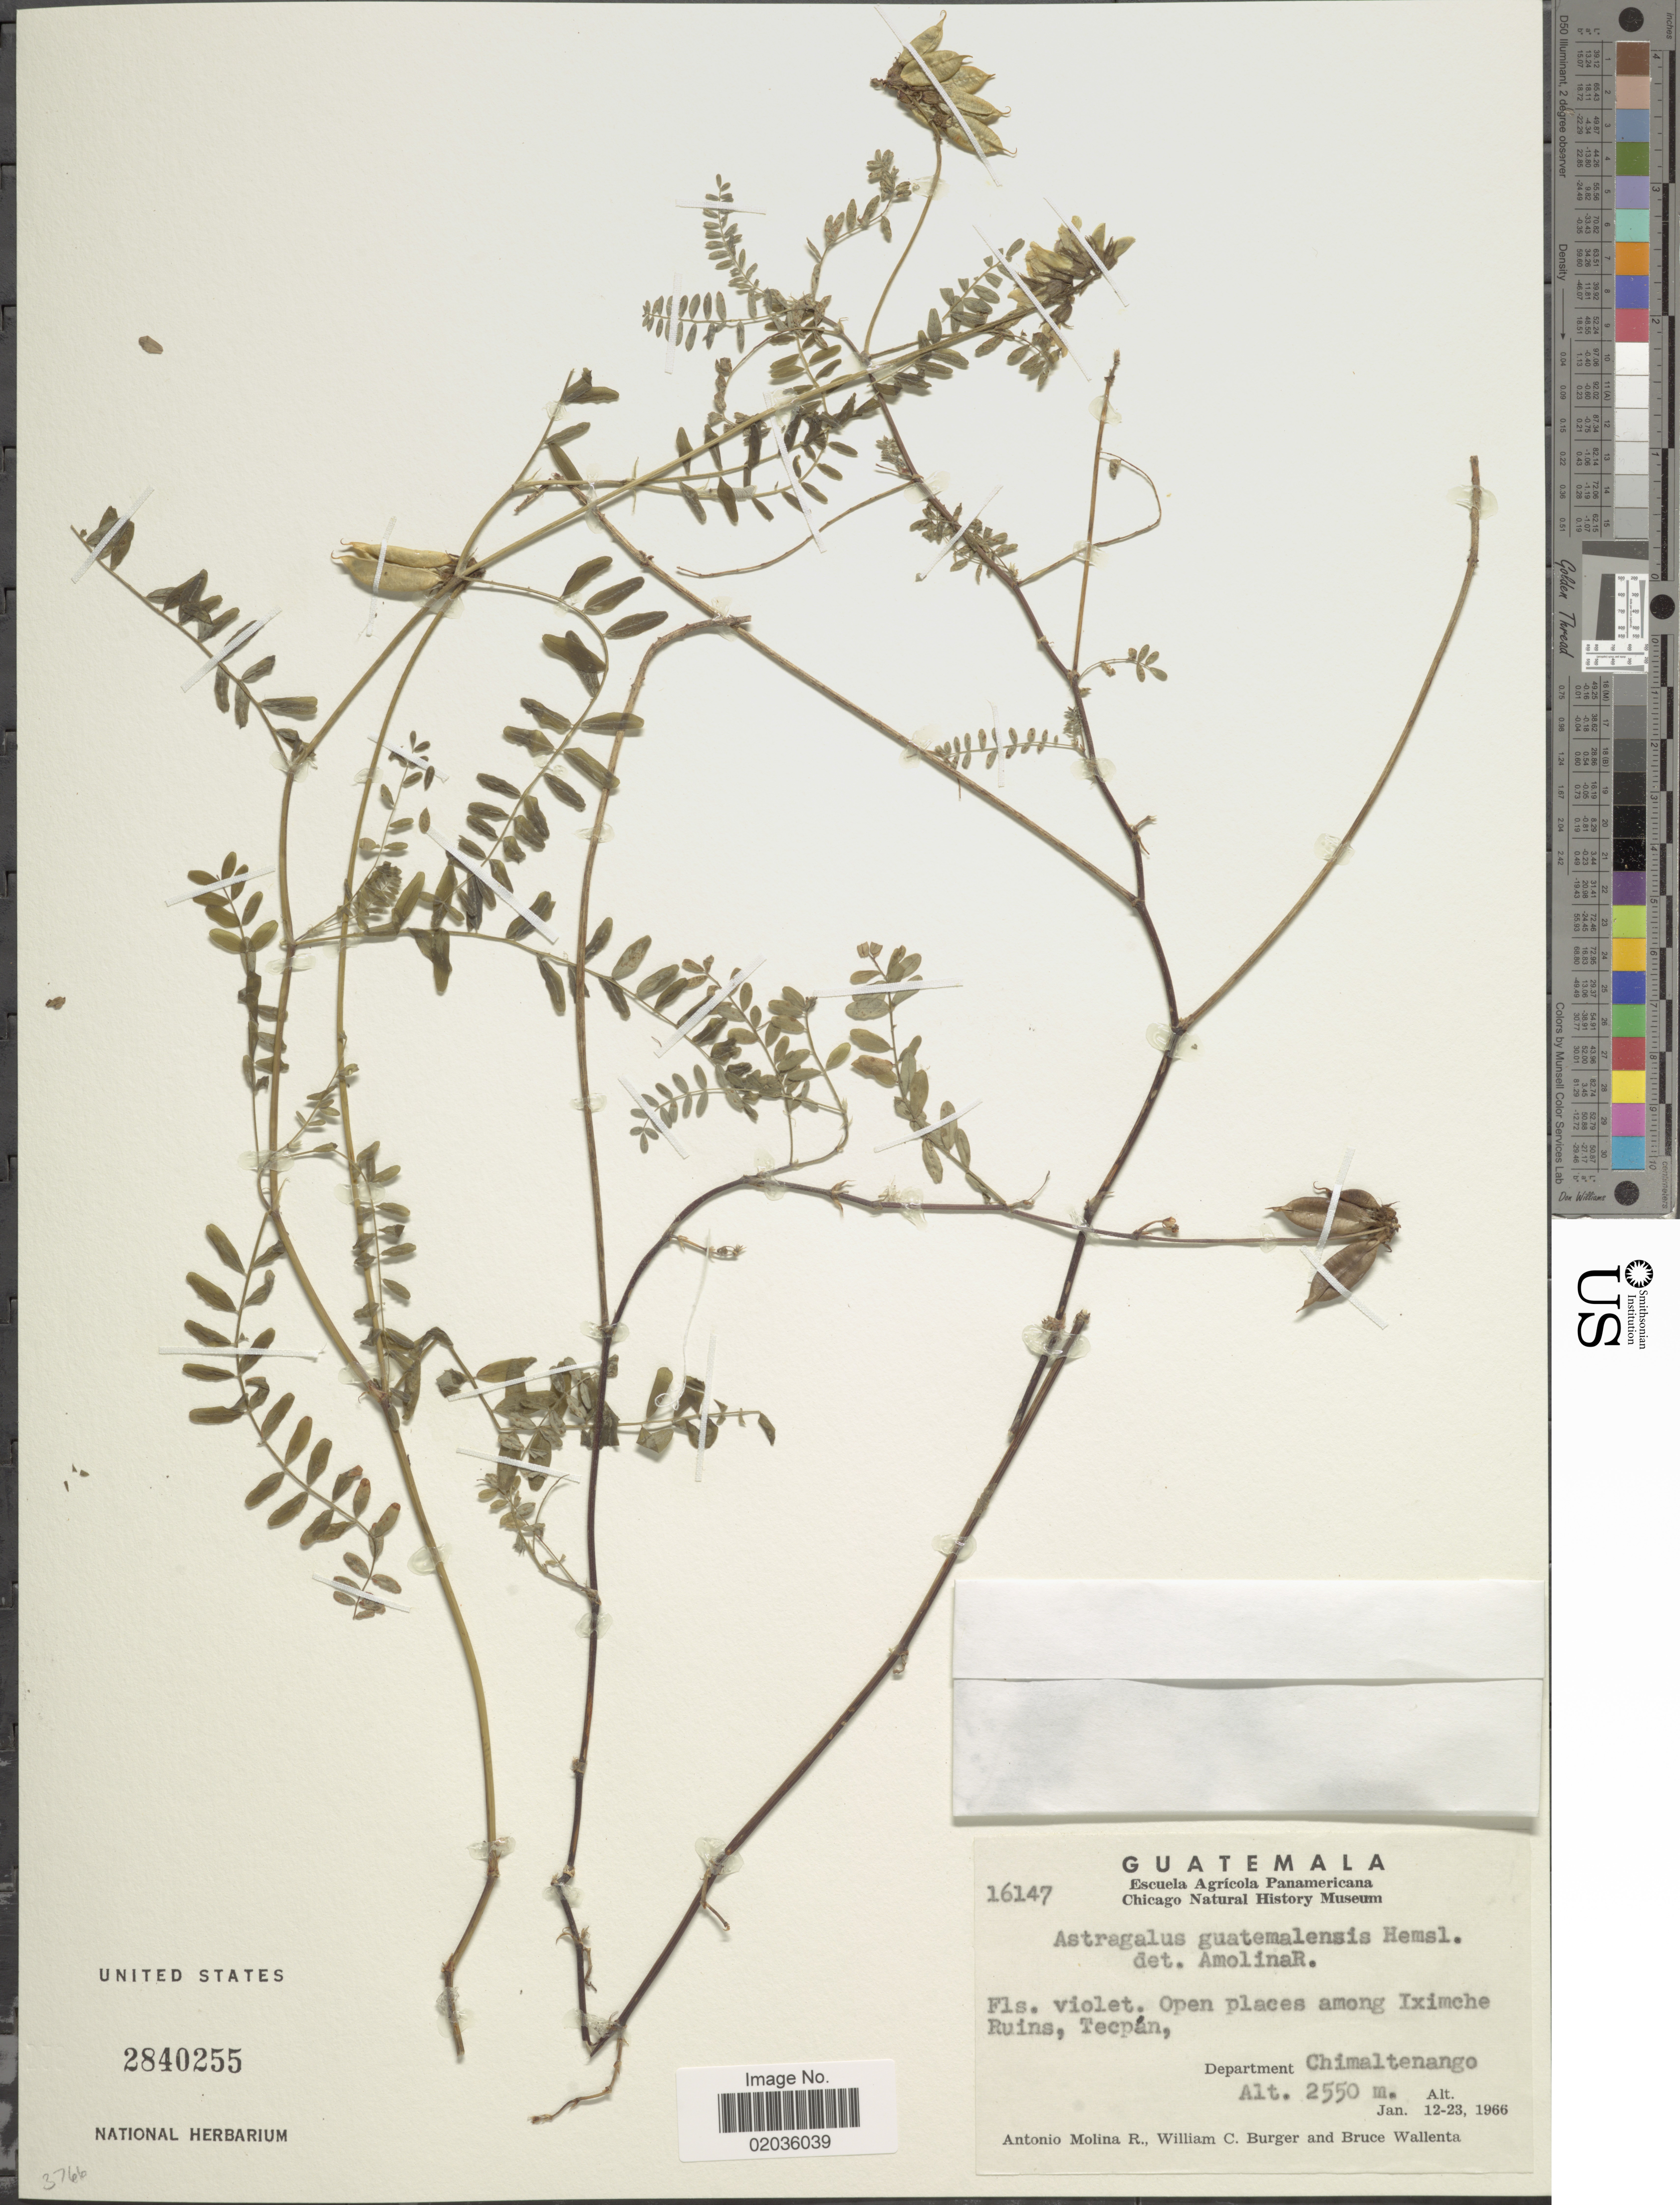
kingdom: Plantae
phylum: Tracheophyta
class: Magnoliopsida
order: Fabales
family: Fabaceae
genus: Astragalus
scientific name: Astragalus guatemalensis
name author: Hemsl.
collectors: A. Molina R., W. Burger & B. Wallenta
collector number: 16147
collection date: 1966-01-12/1966-01-23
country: Guatemala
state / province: Chimaltenango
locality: Open places among Iximche Ruins, Tecpan. Department Chimaltenango.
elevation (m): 2550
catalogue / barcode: US 2840255